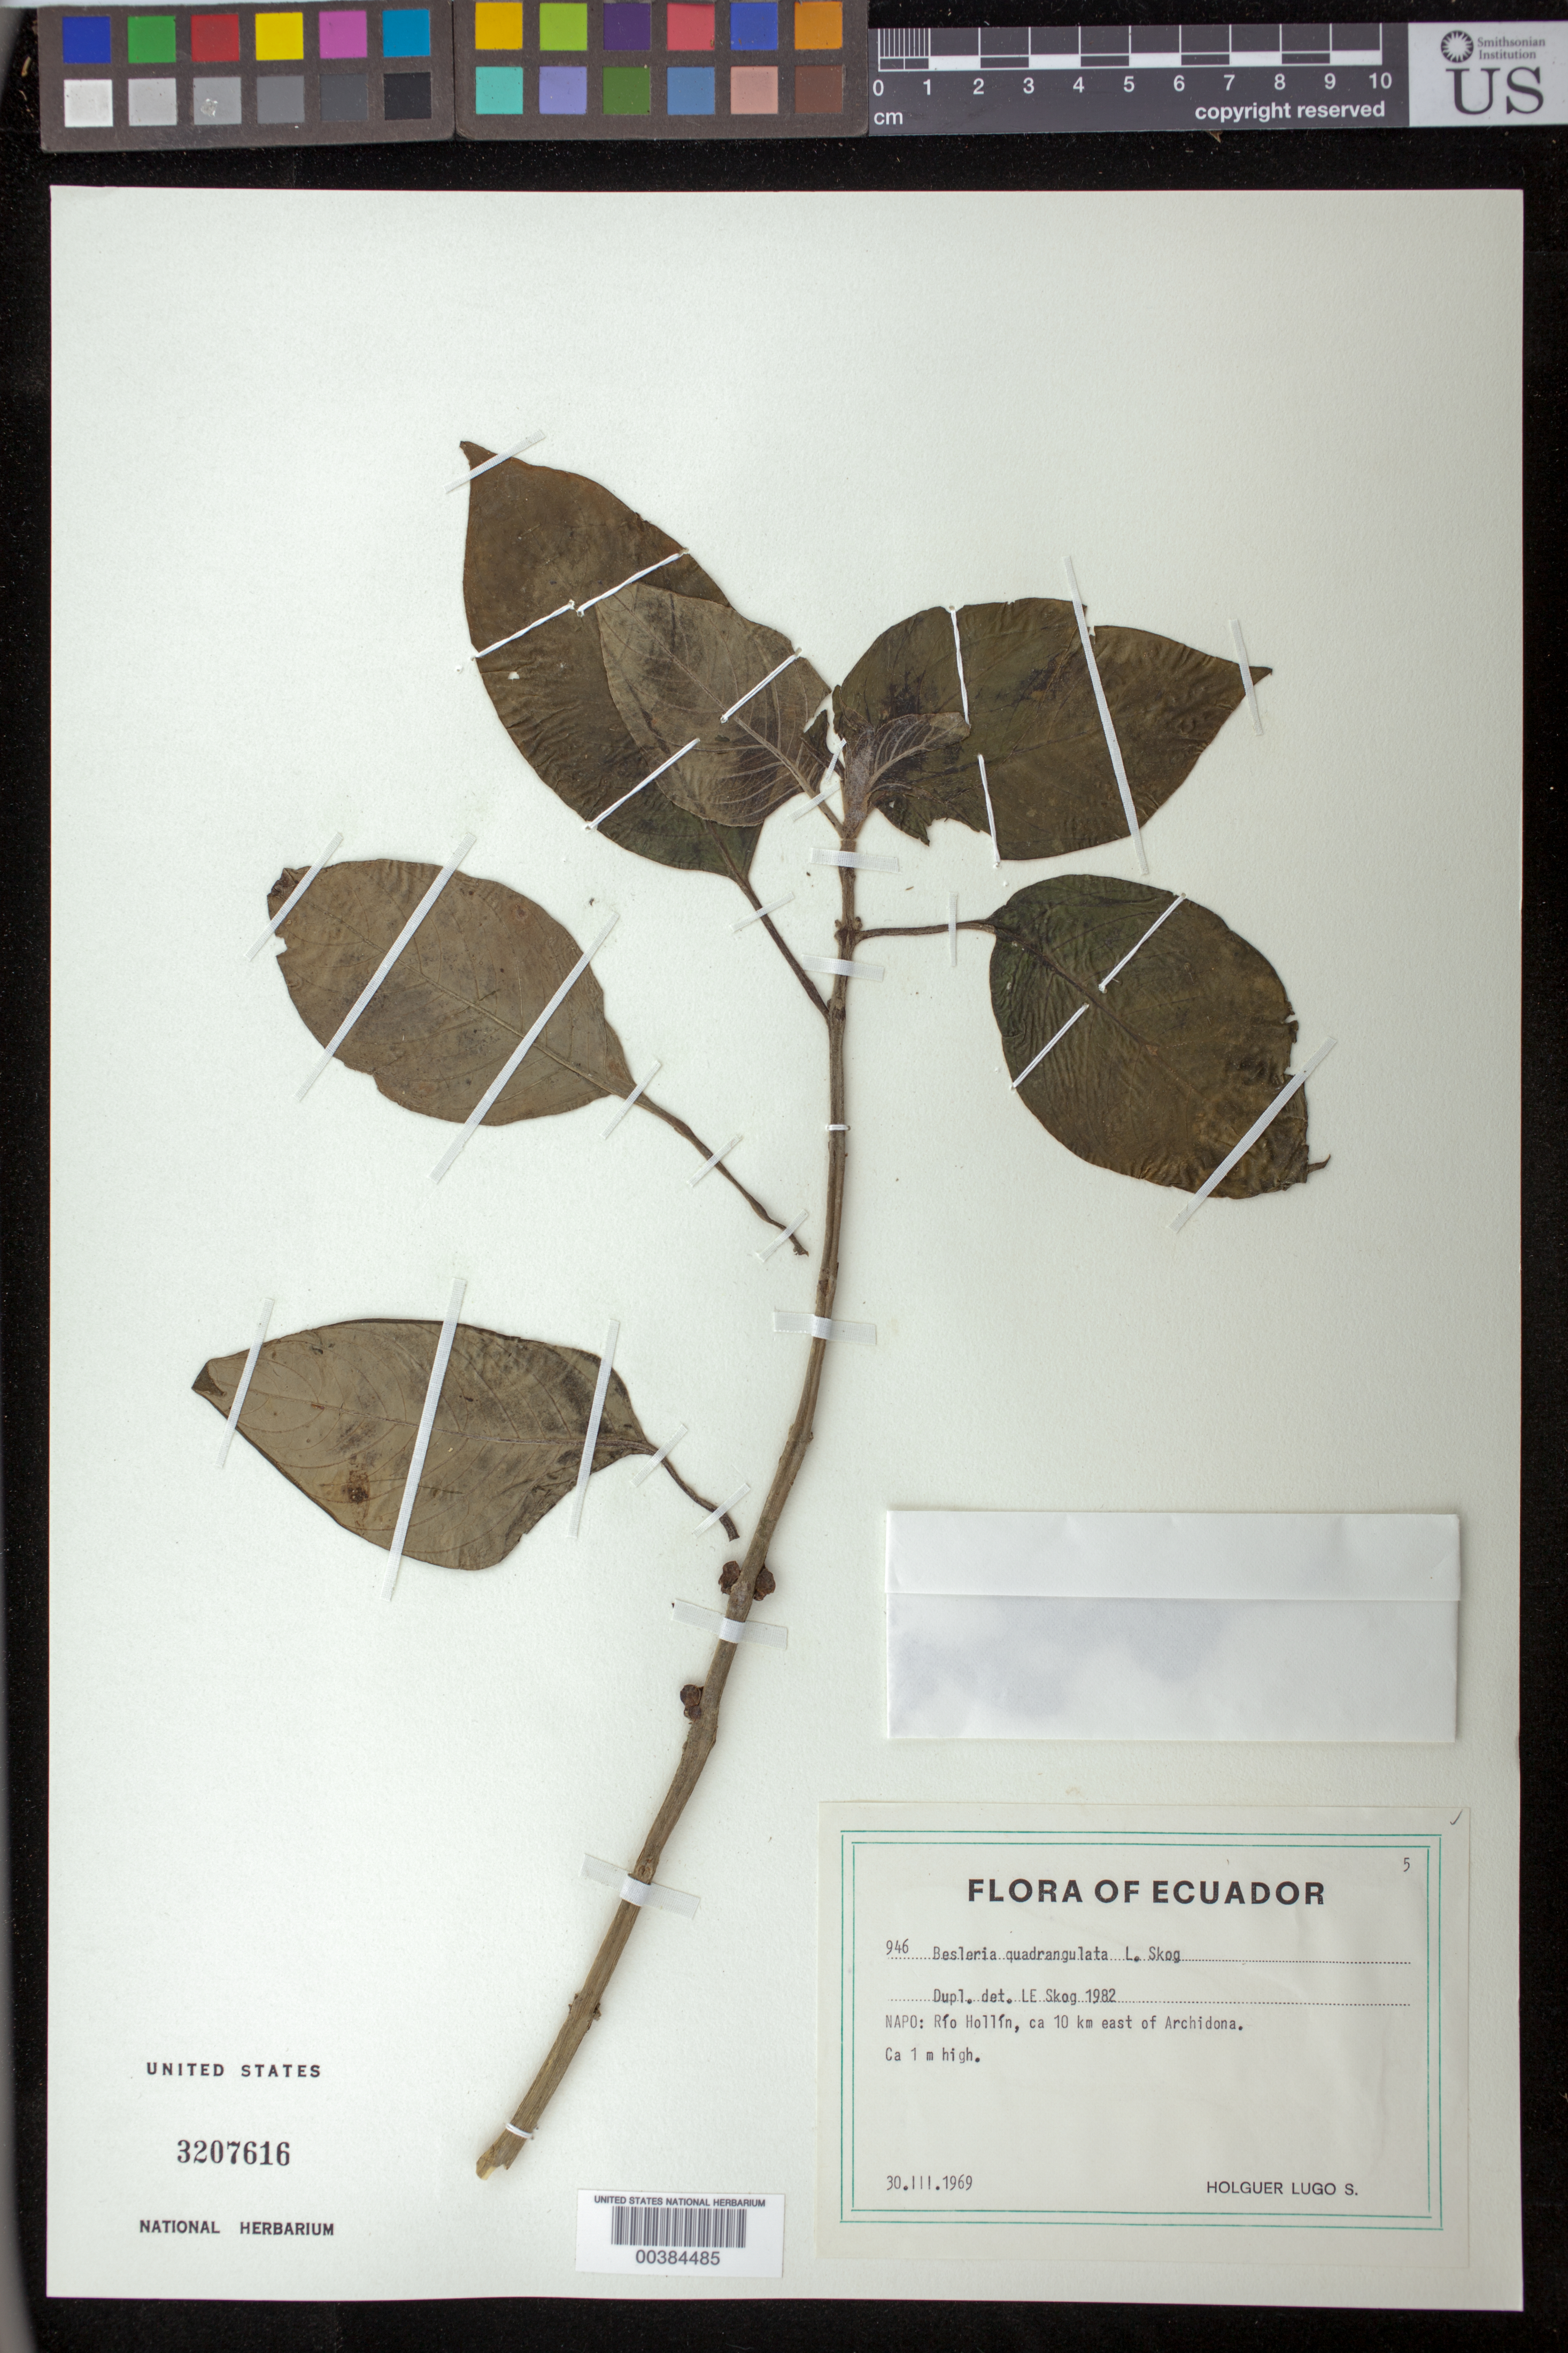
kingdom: Plantae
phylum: Tracheophyta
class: Magnoliopsida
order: Lamiales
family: Gesneriaceae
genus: Besleria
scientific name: Besleria quadrangulata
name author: L.E. Skog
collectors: H. Lugo S.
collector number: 946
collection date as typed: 30 Mar 1969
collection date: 1969-03-30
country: Ecuador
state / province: Napo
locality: Rio Hollin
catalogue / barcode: US 3207616